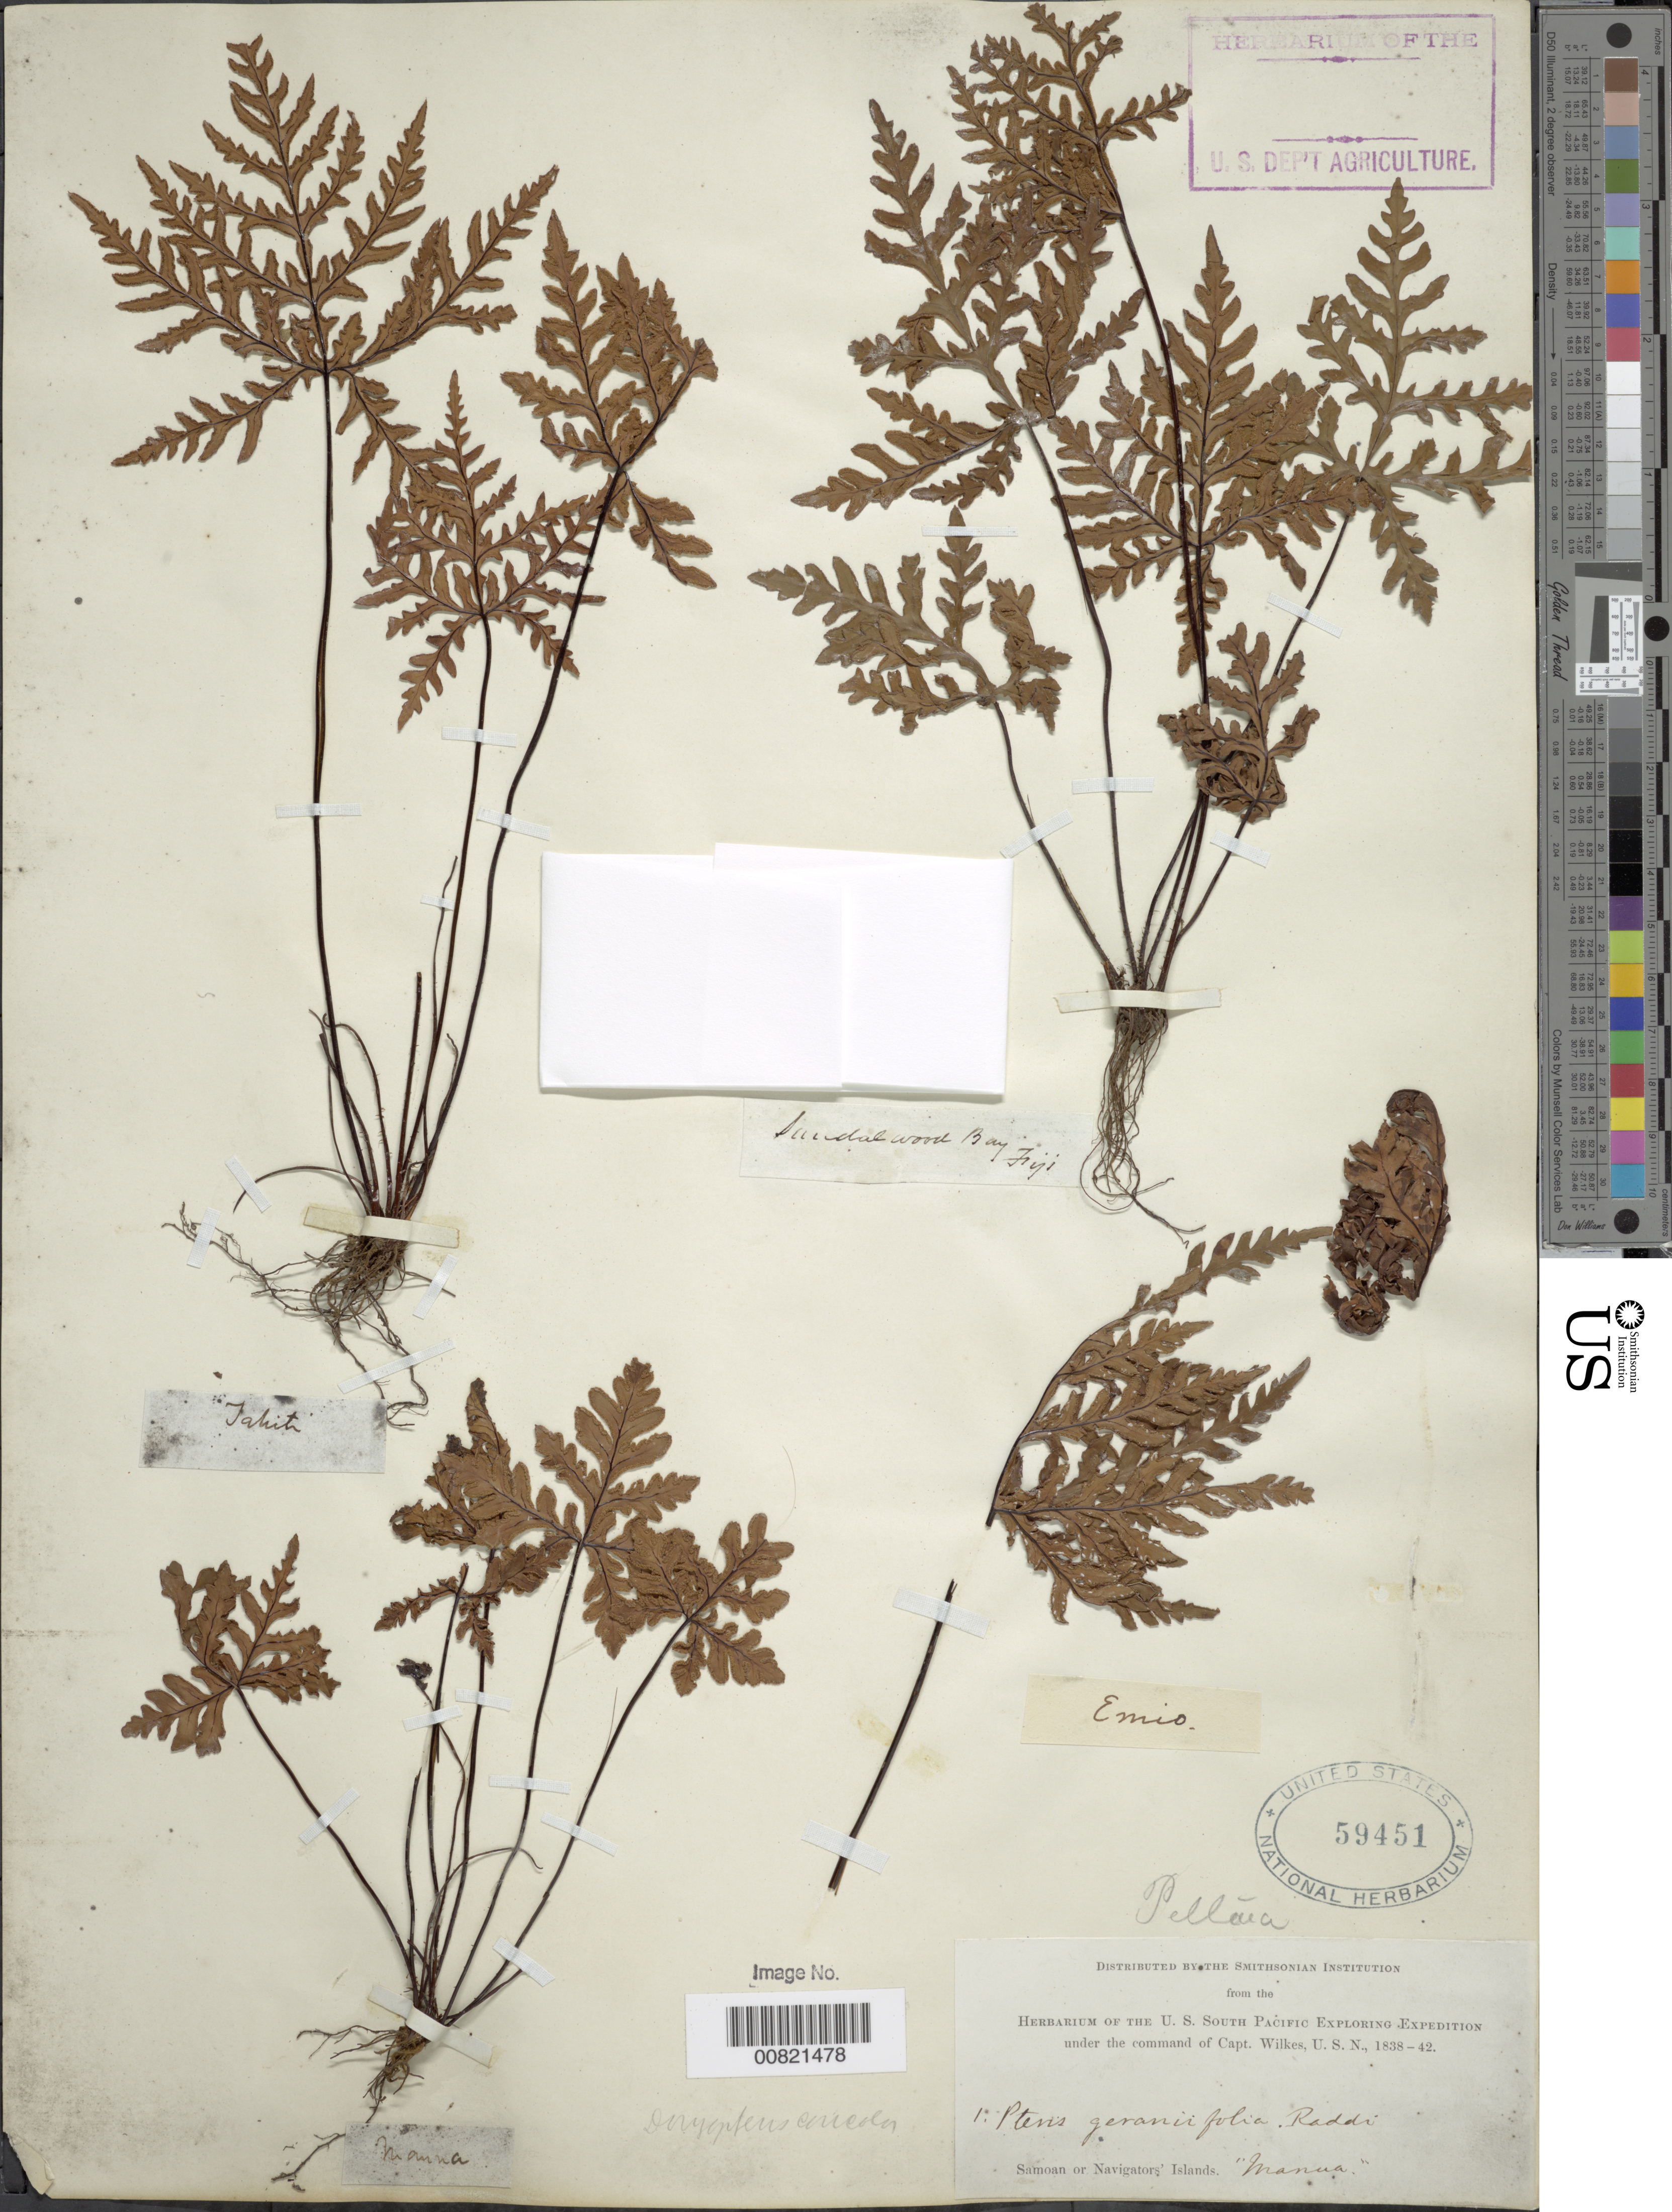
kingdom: Plantae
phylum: Tracheophyta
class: Polypodiopsida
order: Polypodiales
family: Pteridaceae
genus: Doryopteris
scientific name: Doryopteris concolor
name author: (Langsd. & Fisch.) Kuhn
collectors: Wilkes Explor. Exped.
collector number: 1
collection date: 1838/1842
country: American Samoa / Samoa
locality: Samoan or Navigators' Islands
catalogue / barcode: US 59451